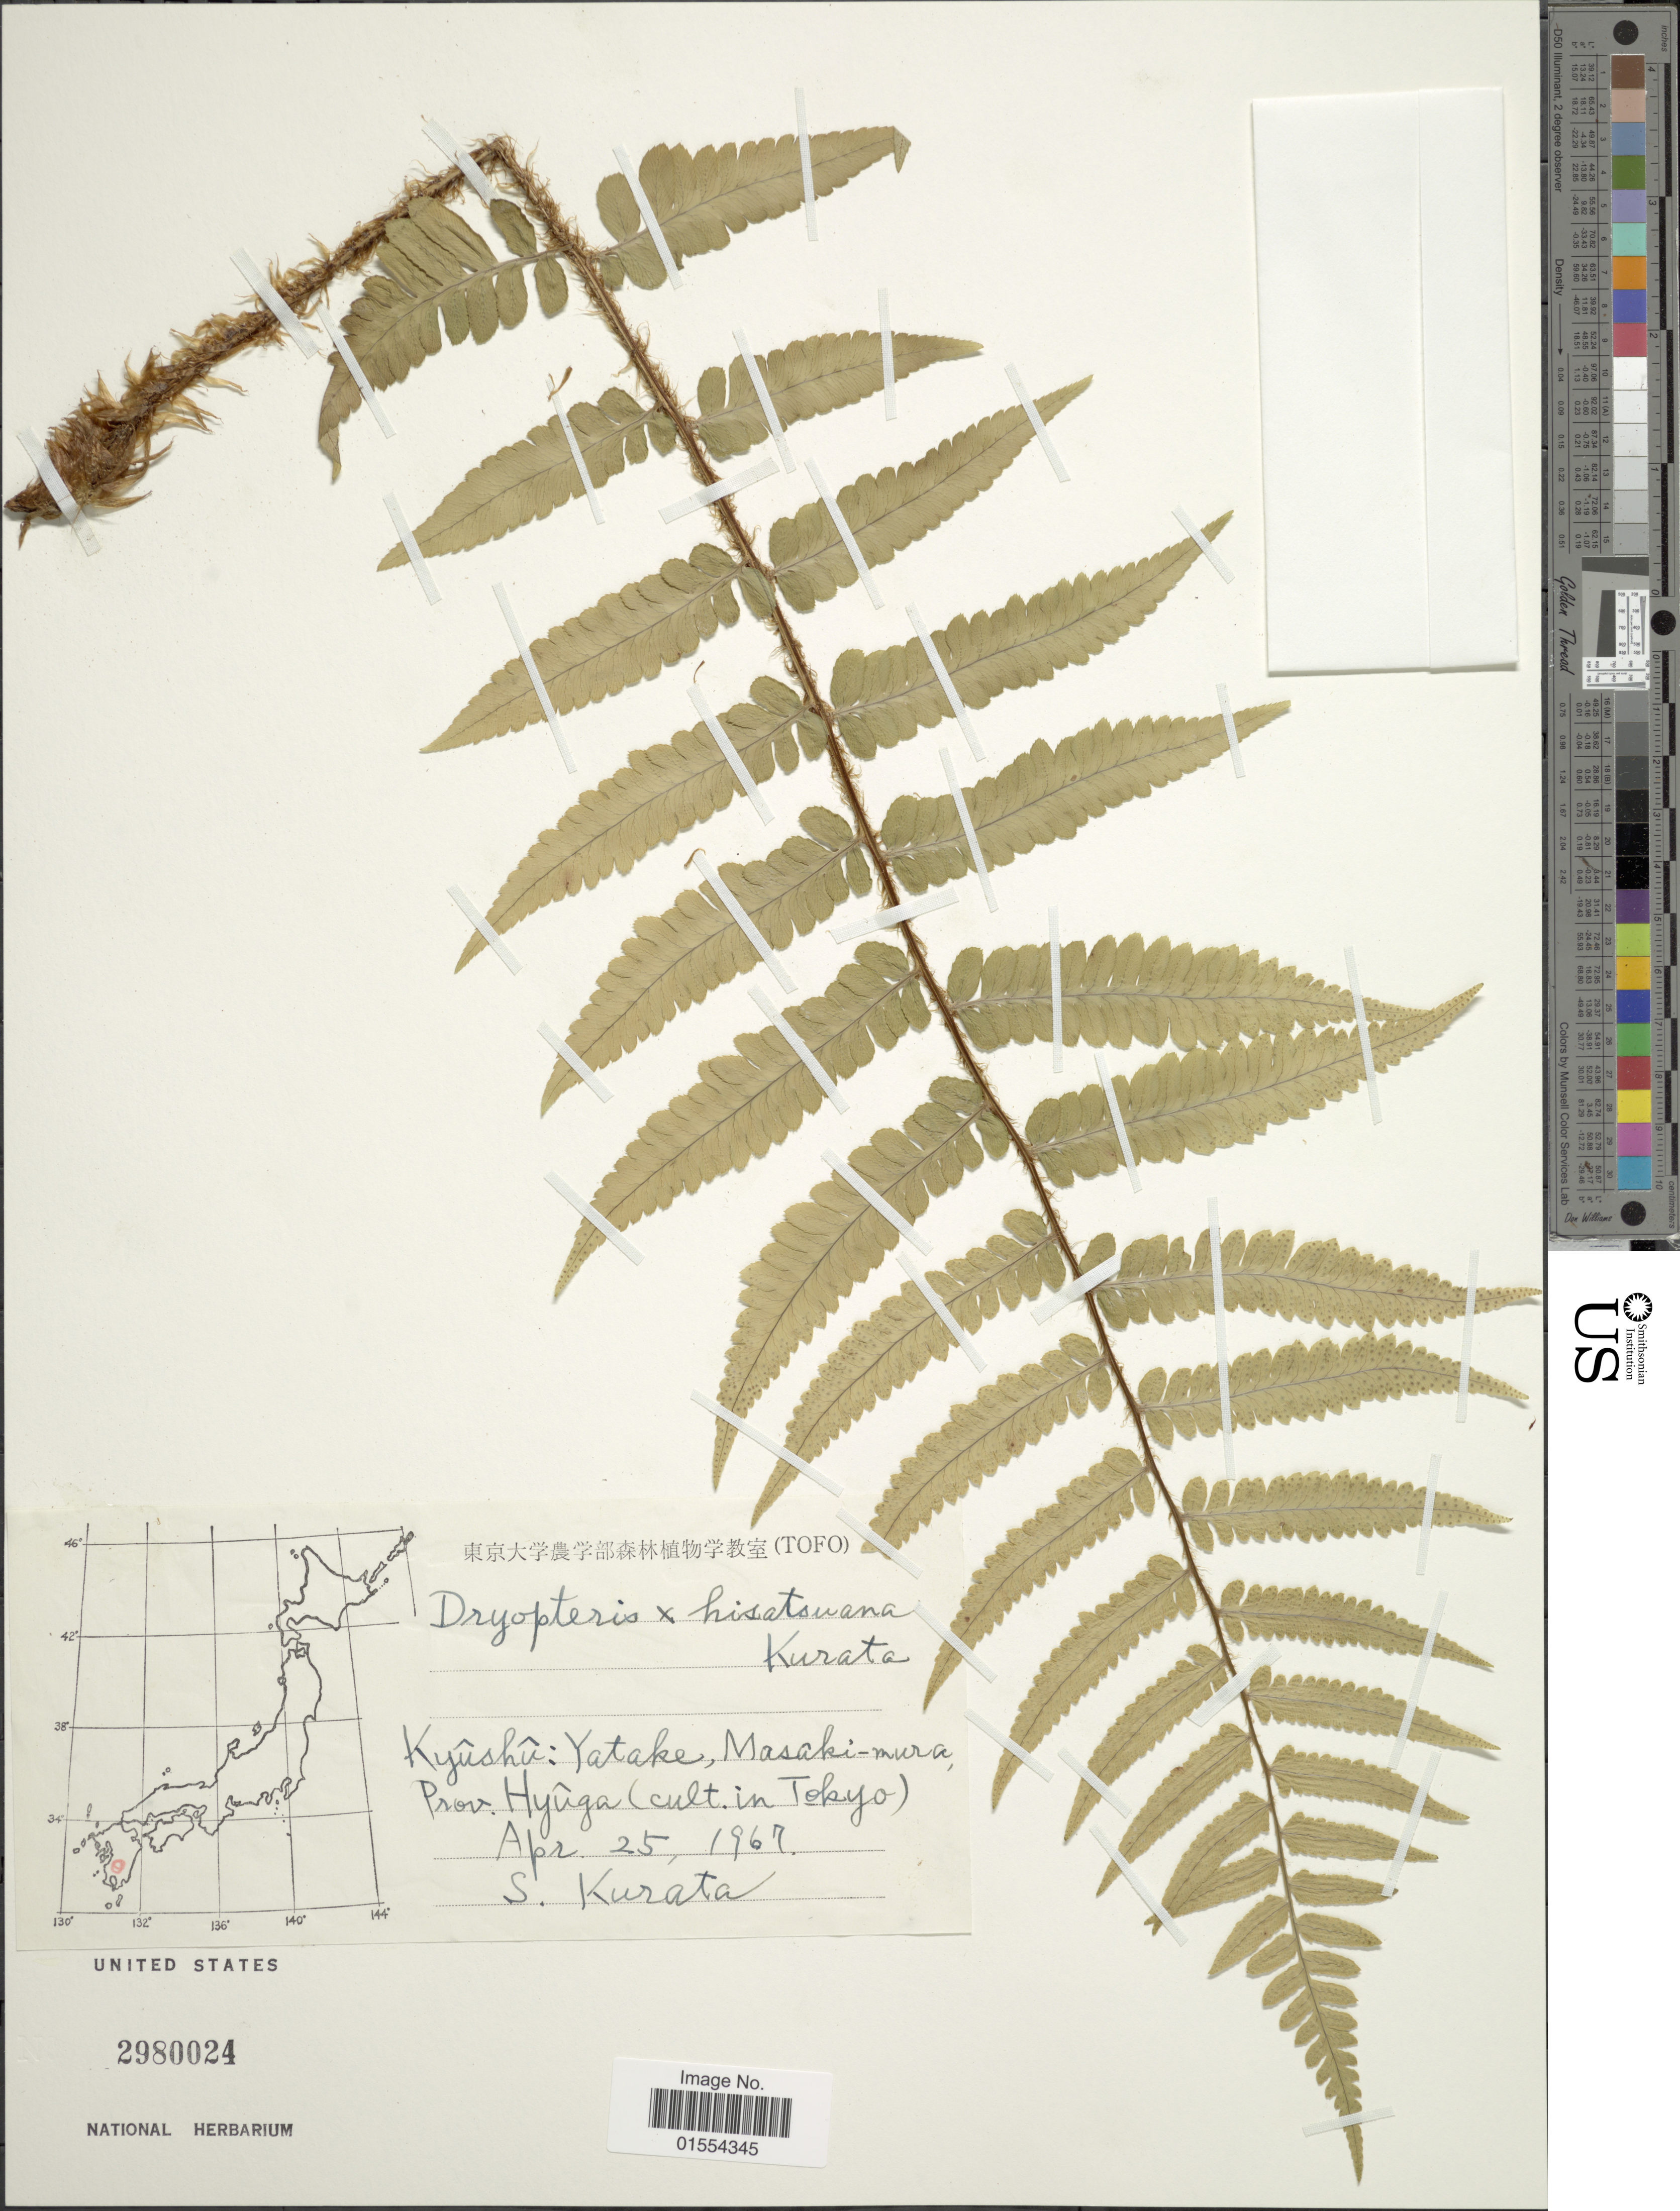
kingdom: Plantae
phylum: Tracheophyta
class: Polypodiopsida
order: Polypodiales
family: Dryopteridaceae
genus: Dryopteris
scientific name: Dryopteris x hisatsuana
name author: Sa. Kurata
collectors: Sa. Kurata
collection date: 1967-04-25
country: Japan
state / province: Tokyo, Federal City of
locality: Tokyo.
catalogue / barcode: US 2980024